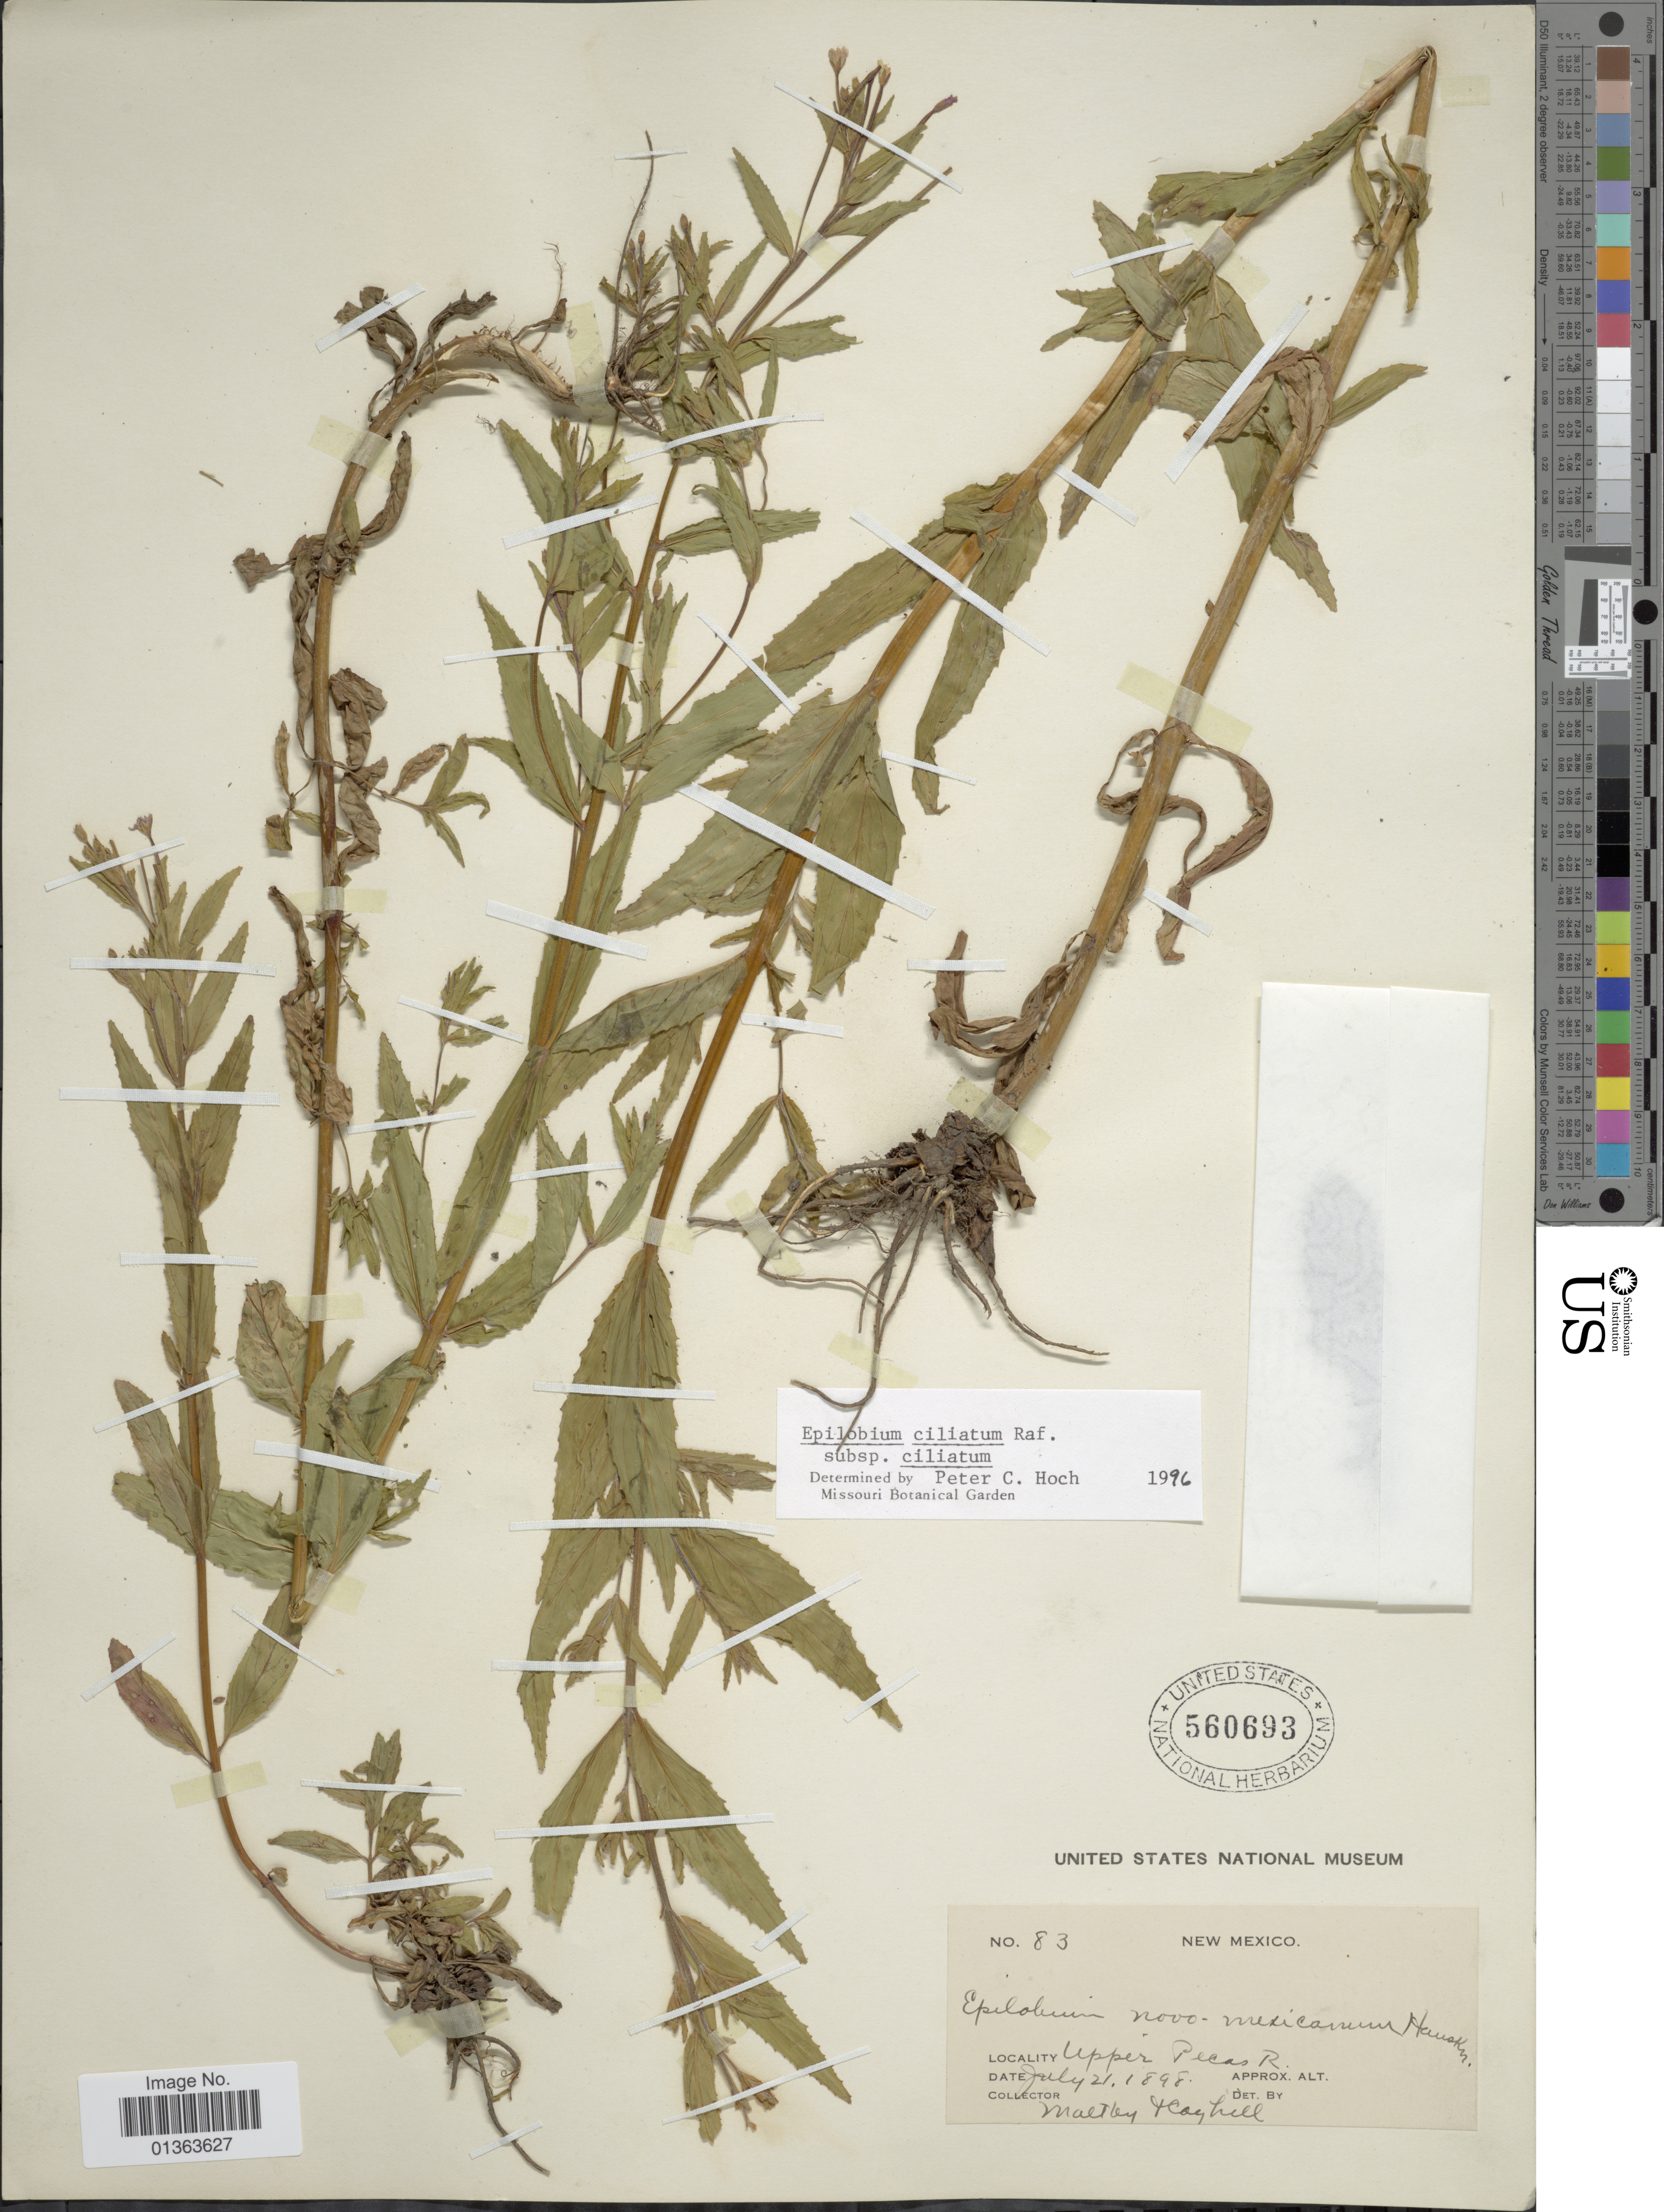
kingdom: Plantae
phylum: Tracheophyta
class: Magnoliopsida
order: Myrtales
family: Onagraceae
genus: Epilobium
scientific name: Epilobium ciliatum subsp. ciliatum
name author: Raf.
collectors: M. Mcayhill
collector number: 83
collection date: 1898-07-21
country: United States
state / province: New Mexico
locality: Upper Pecas R.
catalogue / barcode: US 560693